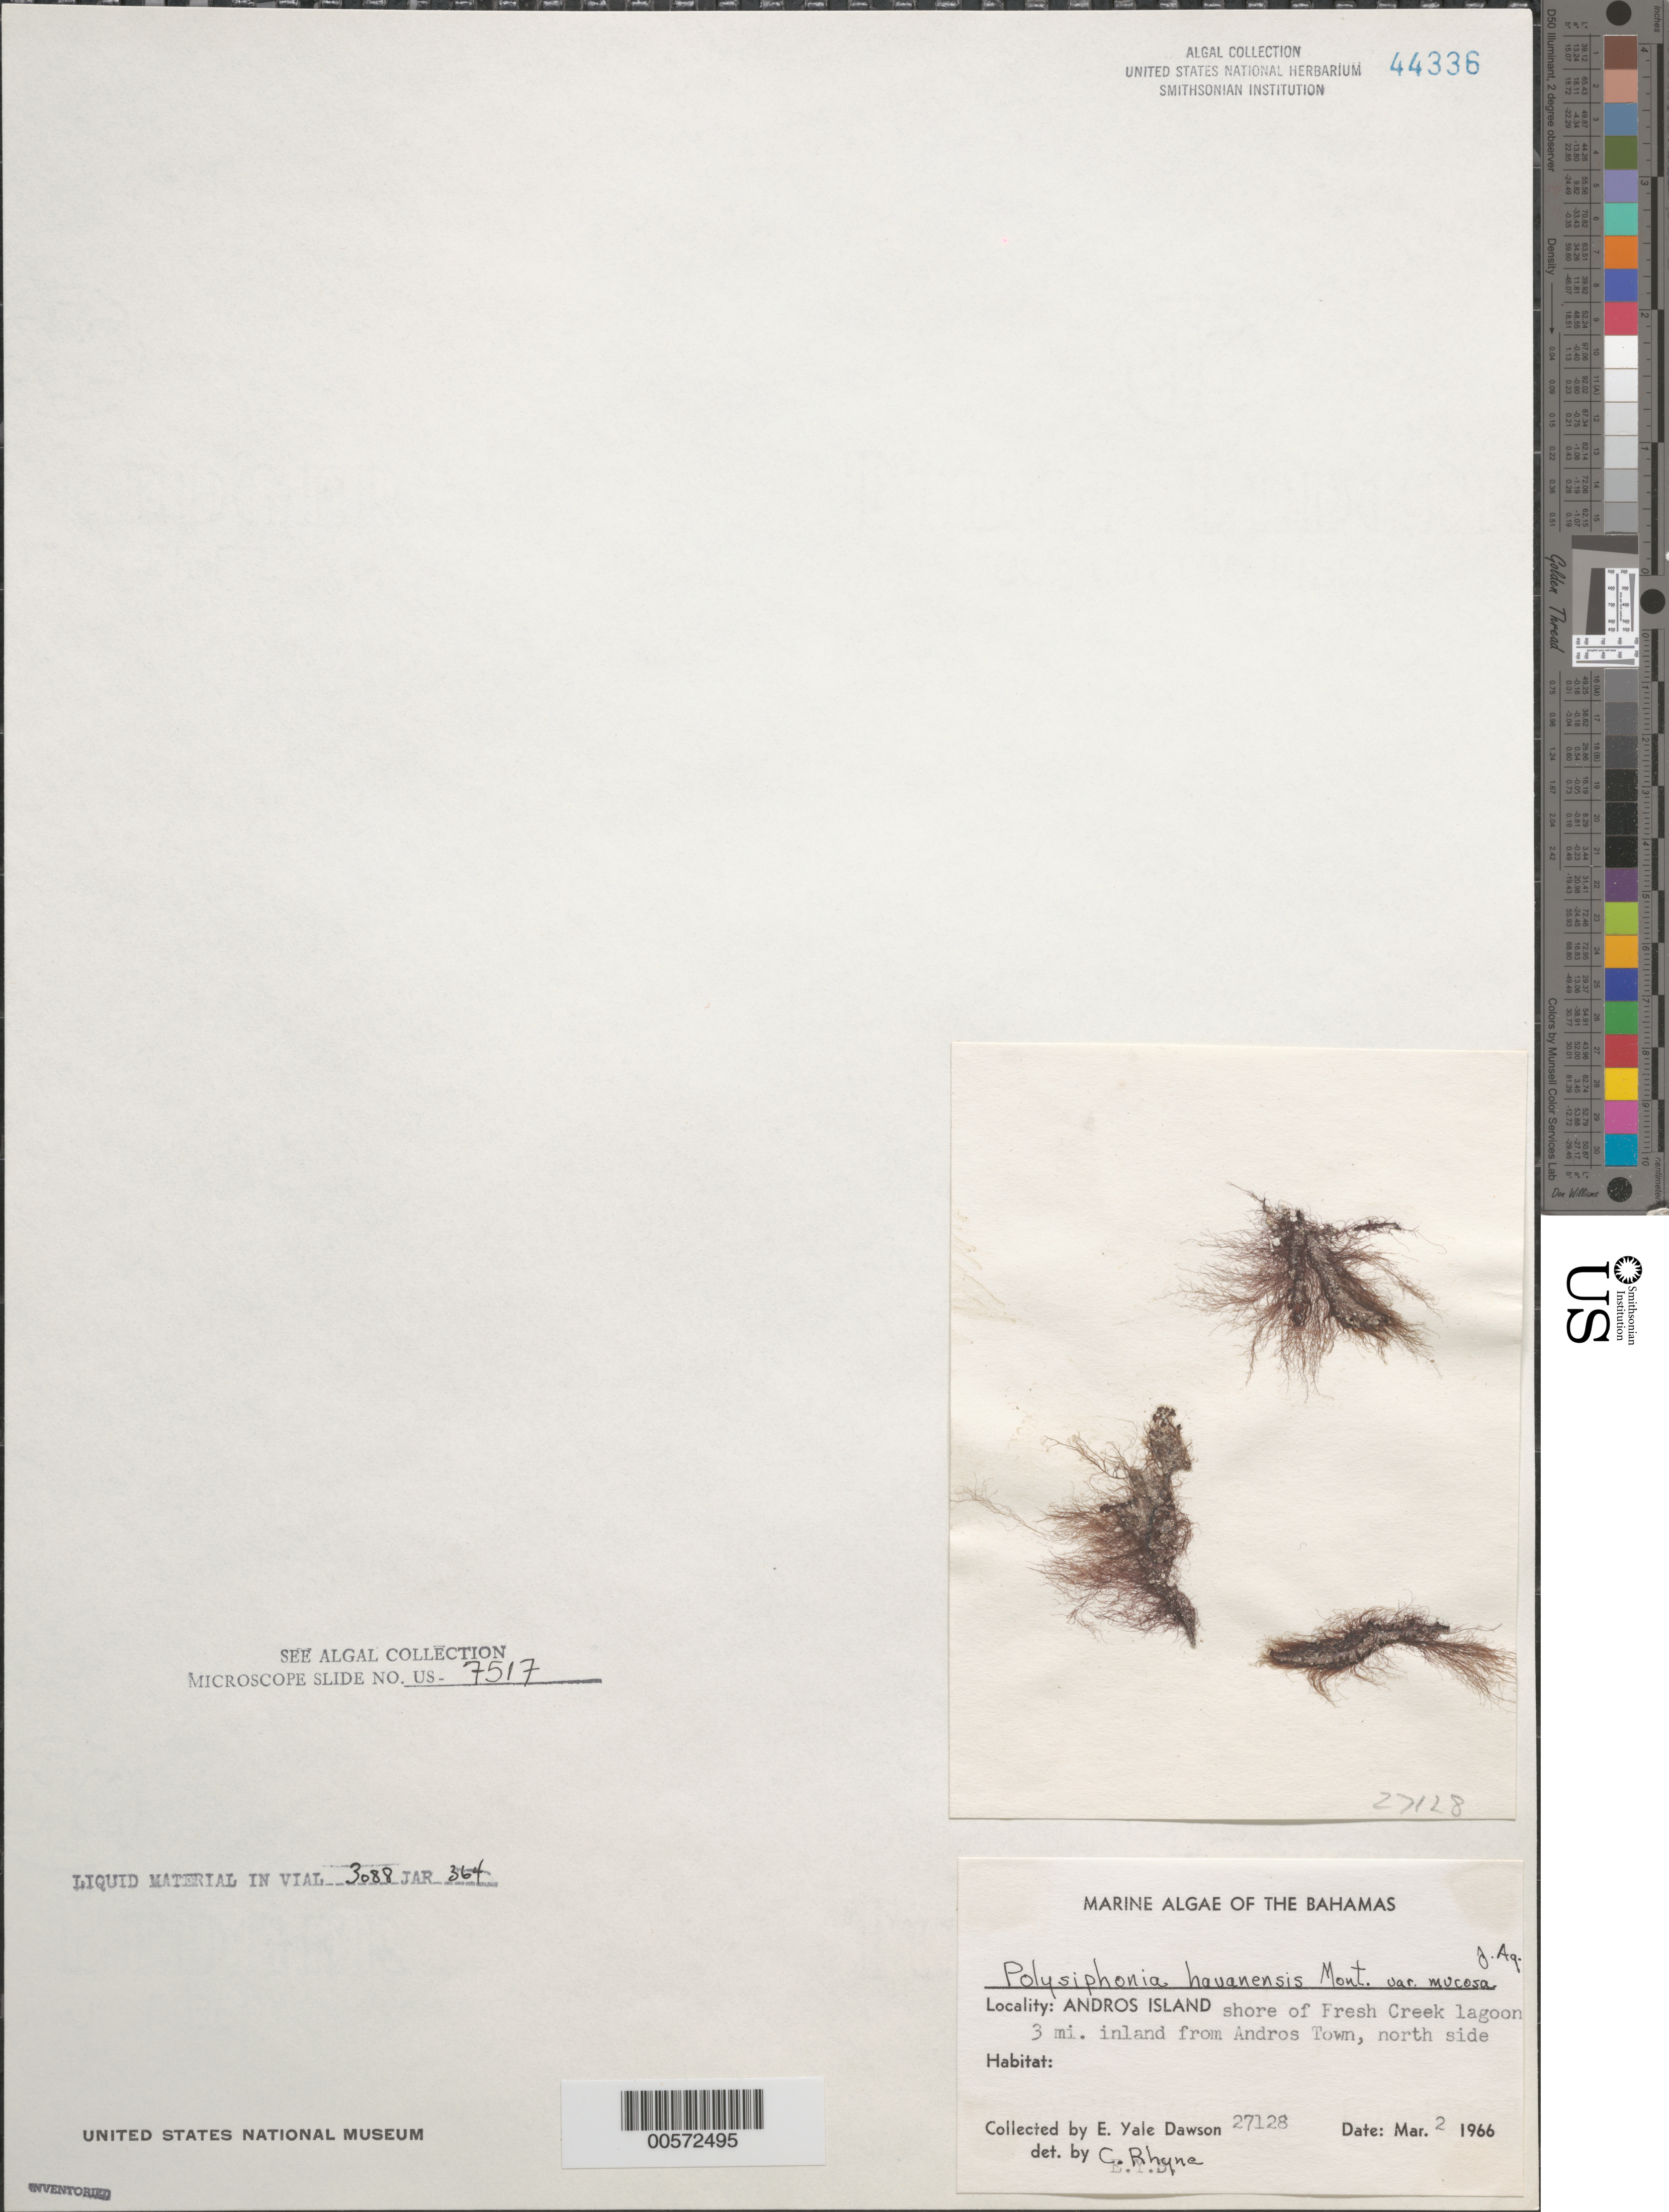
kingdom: Plantae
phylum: Rhodophyta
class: Florideophyceae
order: Ceramiales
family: Rhodomelaceae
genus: Polysiphonia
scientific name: Polysiphonia havanensis var. mucosa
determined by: Rhyne, C. F.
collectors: E. Y. Dawson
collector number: EYD 27128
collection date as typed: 02 Mar 1966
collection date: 1966-03-02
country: Bahamas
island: Andros Island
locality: Fresh Creek lagoon, 3 miles inland from Andros Town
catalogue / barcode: US 44336